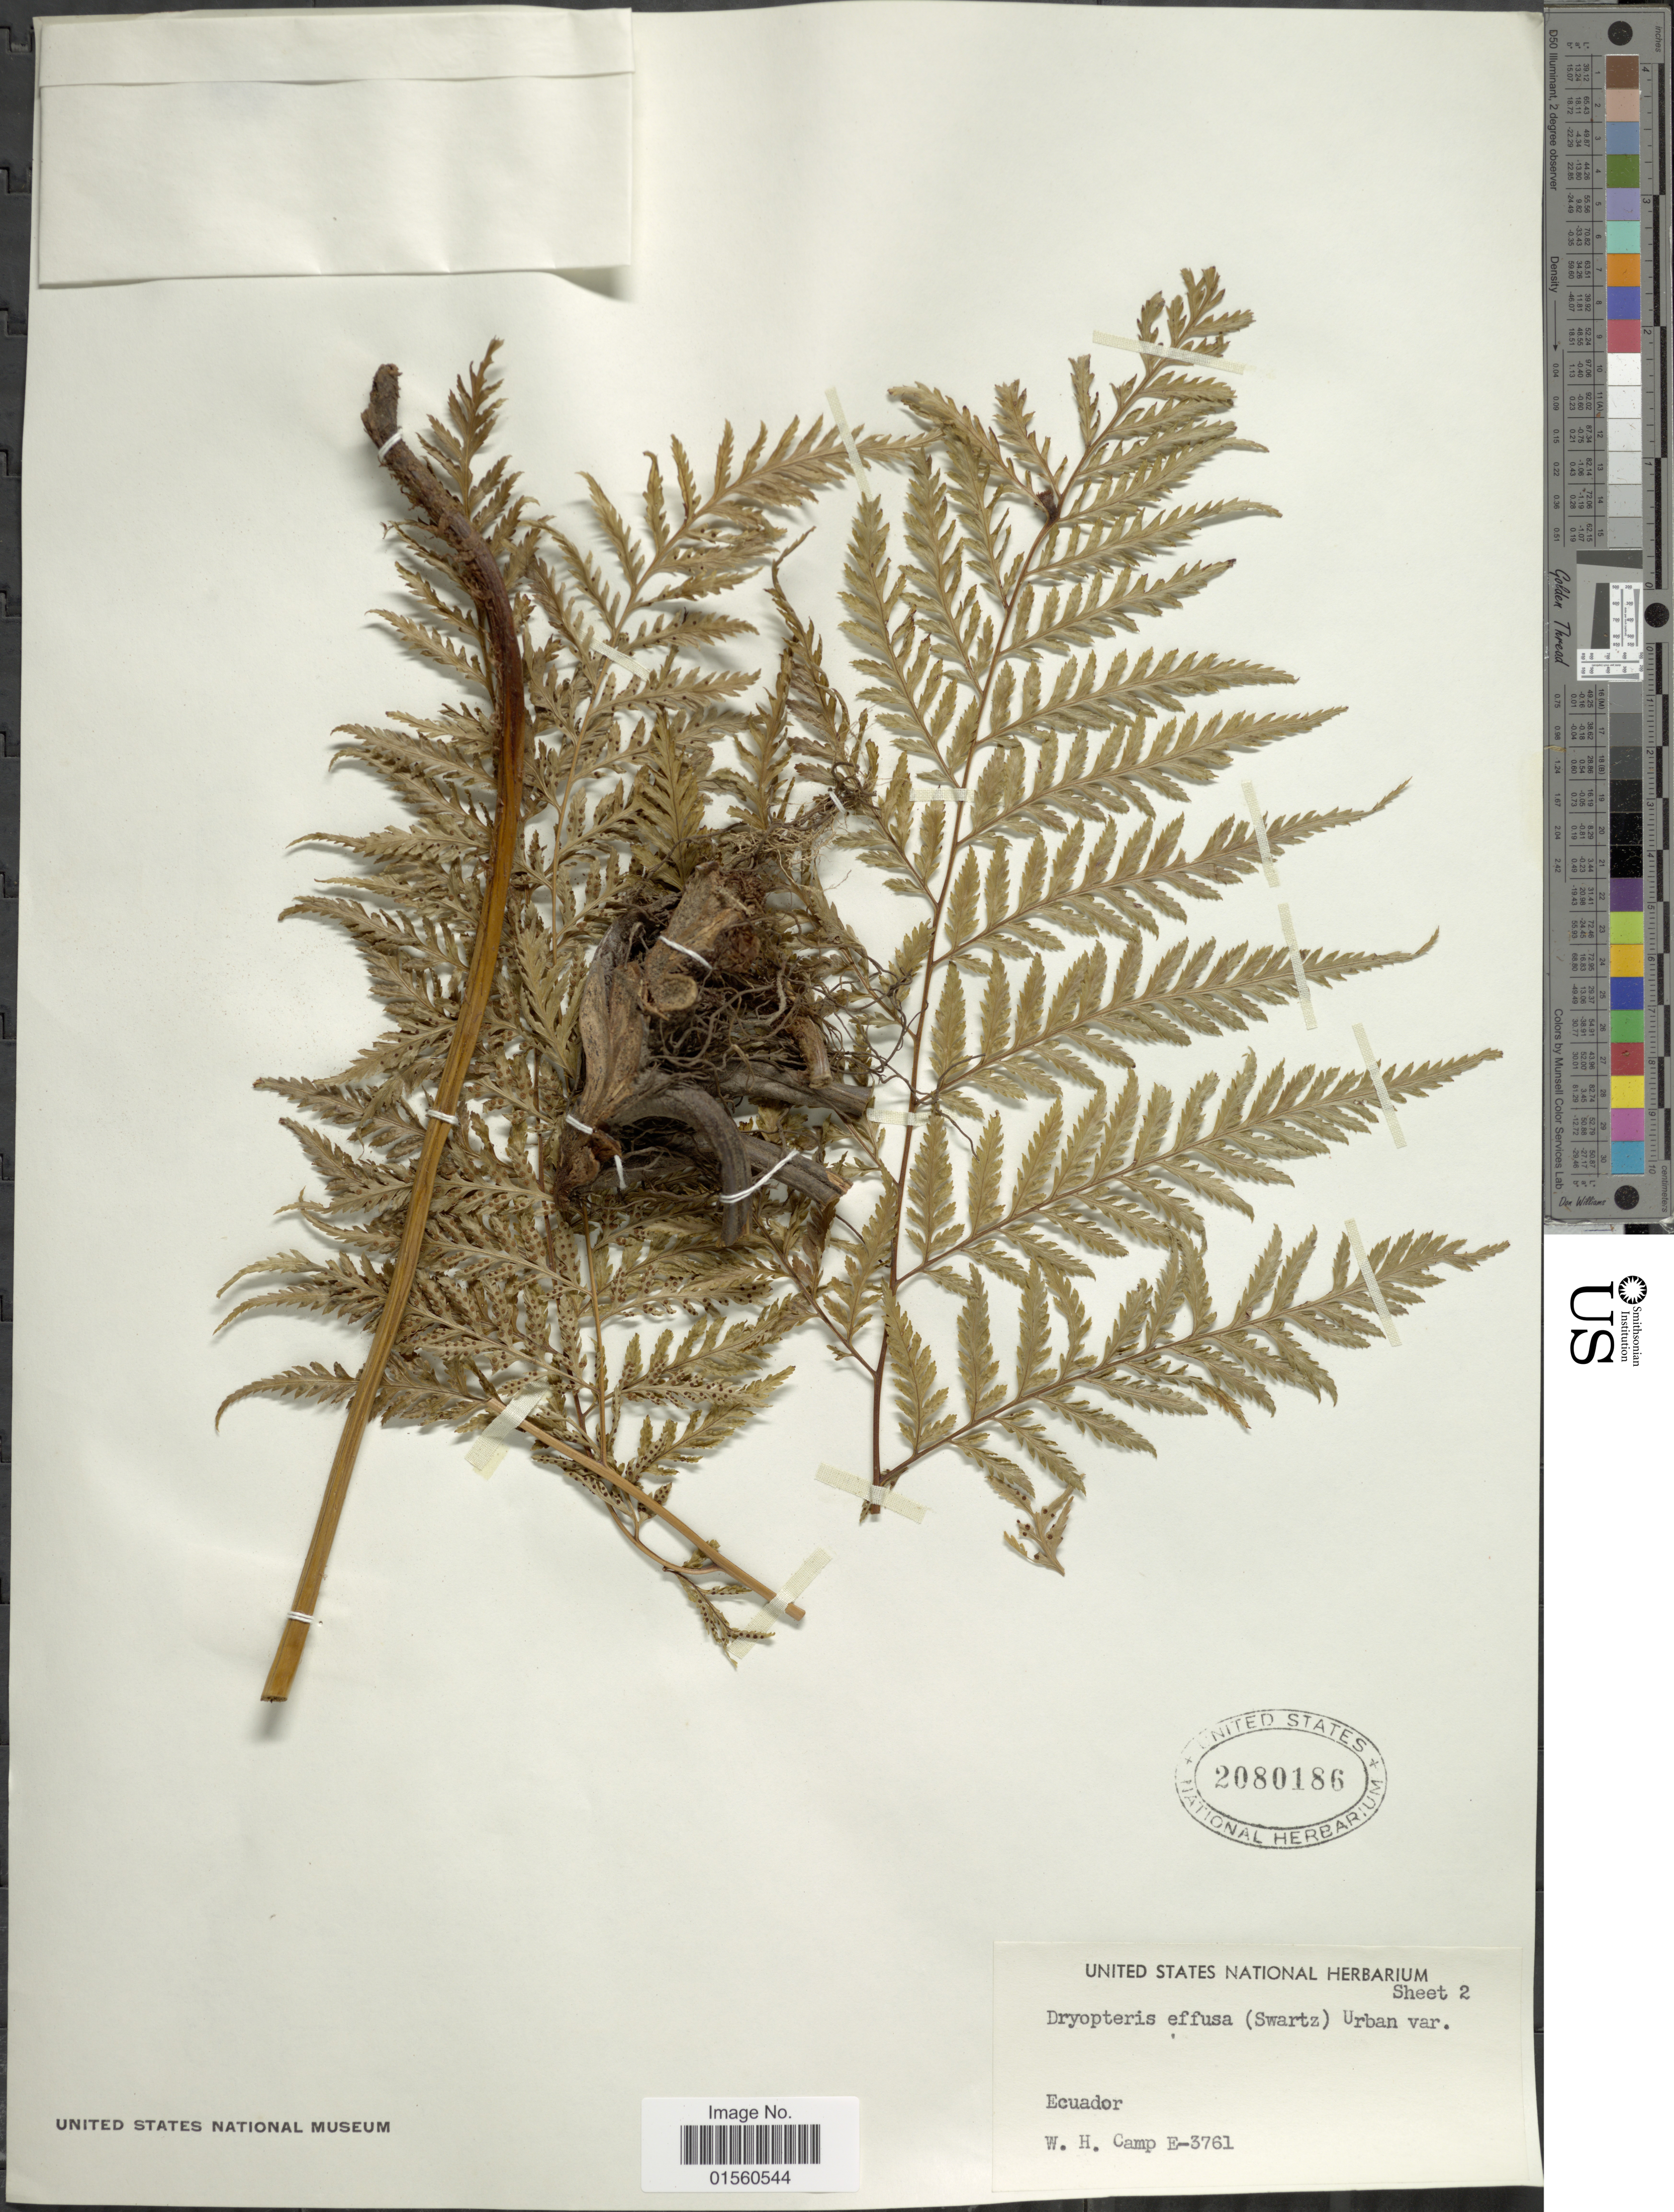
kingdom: Plantae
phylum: Tracheophyta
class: Polypodiopsida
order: Polypodiales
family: Dryopteridaceae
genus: Parapolystichum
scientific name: Parapolystichum effusum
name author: (Sw.) Ching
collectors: W. H. Camp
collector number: E-3761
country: Ecuador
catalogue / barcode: US 2080186